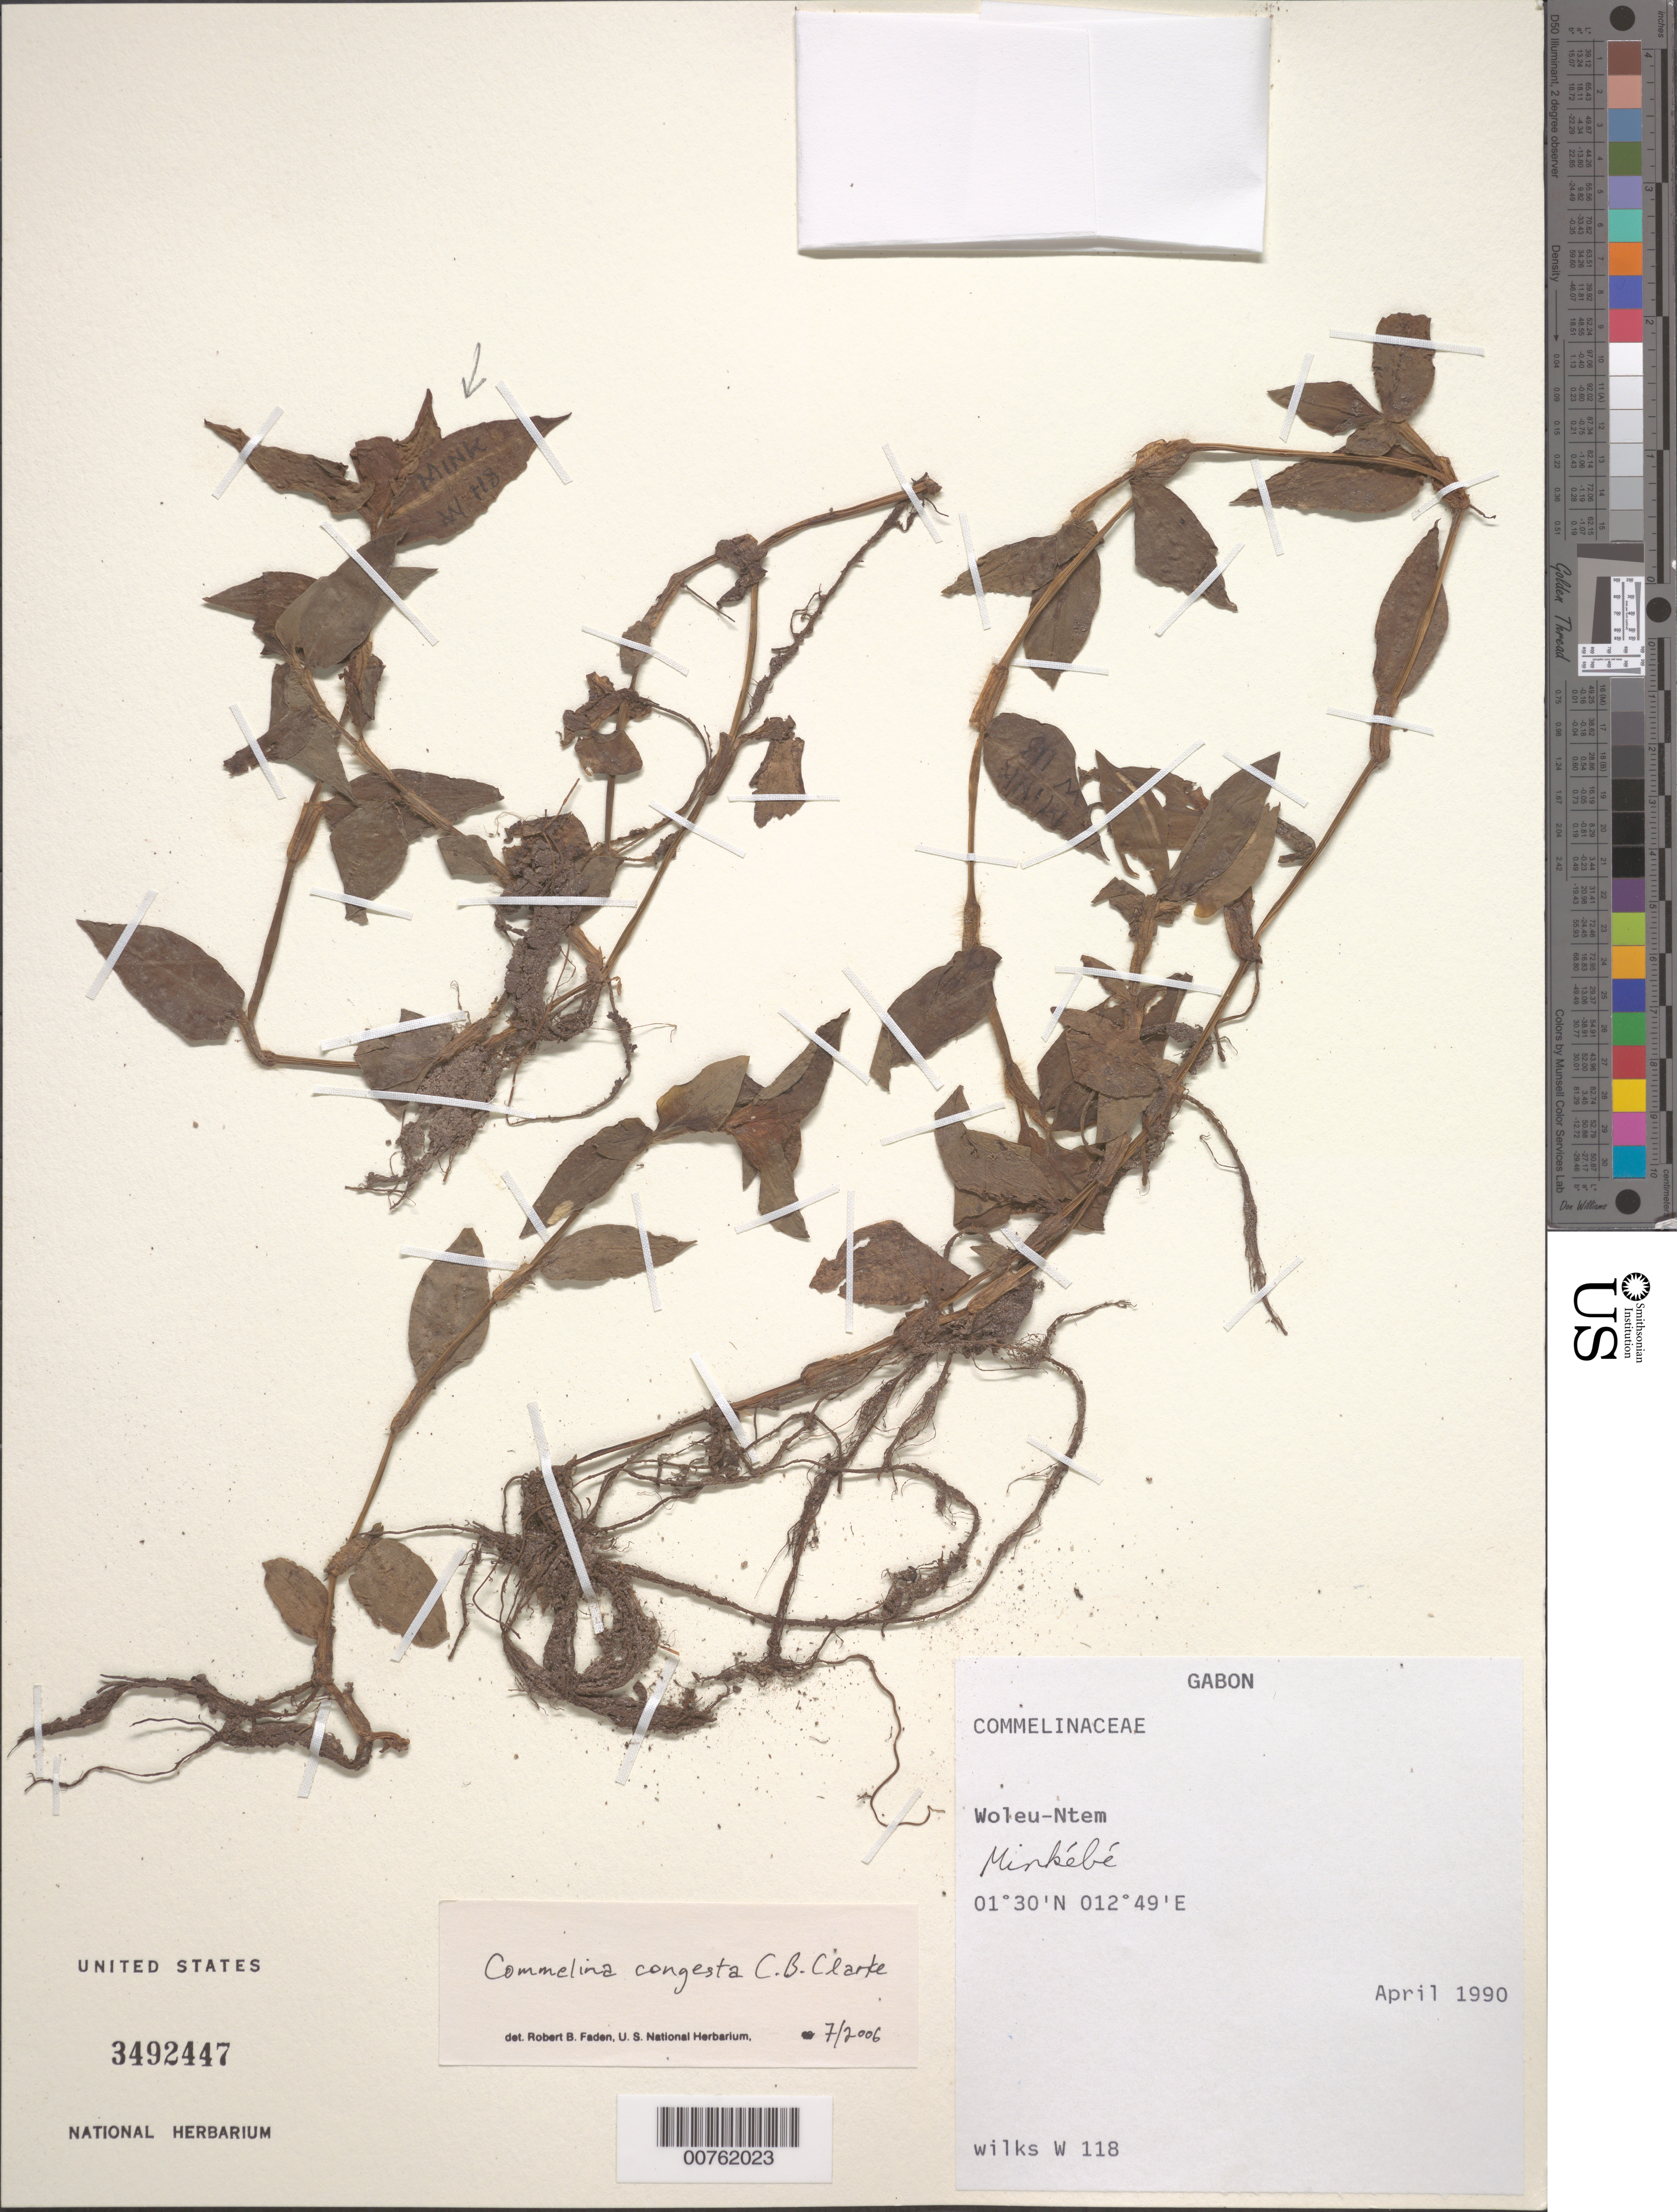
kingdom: Plantae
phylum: Tracheophyta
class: Liliopsida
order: Commelinales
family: Commelinaceae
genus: Commelina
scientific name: Commelina congesta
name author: C.B. Clarke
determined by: Faden, Robert B., (US), Smithsonian Institution - National Museum of Natural History (UNITED STATES)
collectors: W. Wilks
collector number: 118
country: Gabon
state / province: Woleu-Ntem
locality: Minkebe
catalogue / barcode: US 3492447